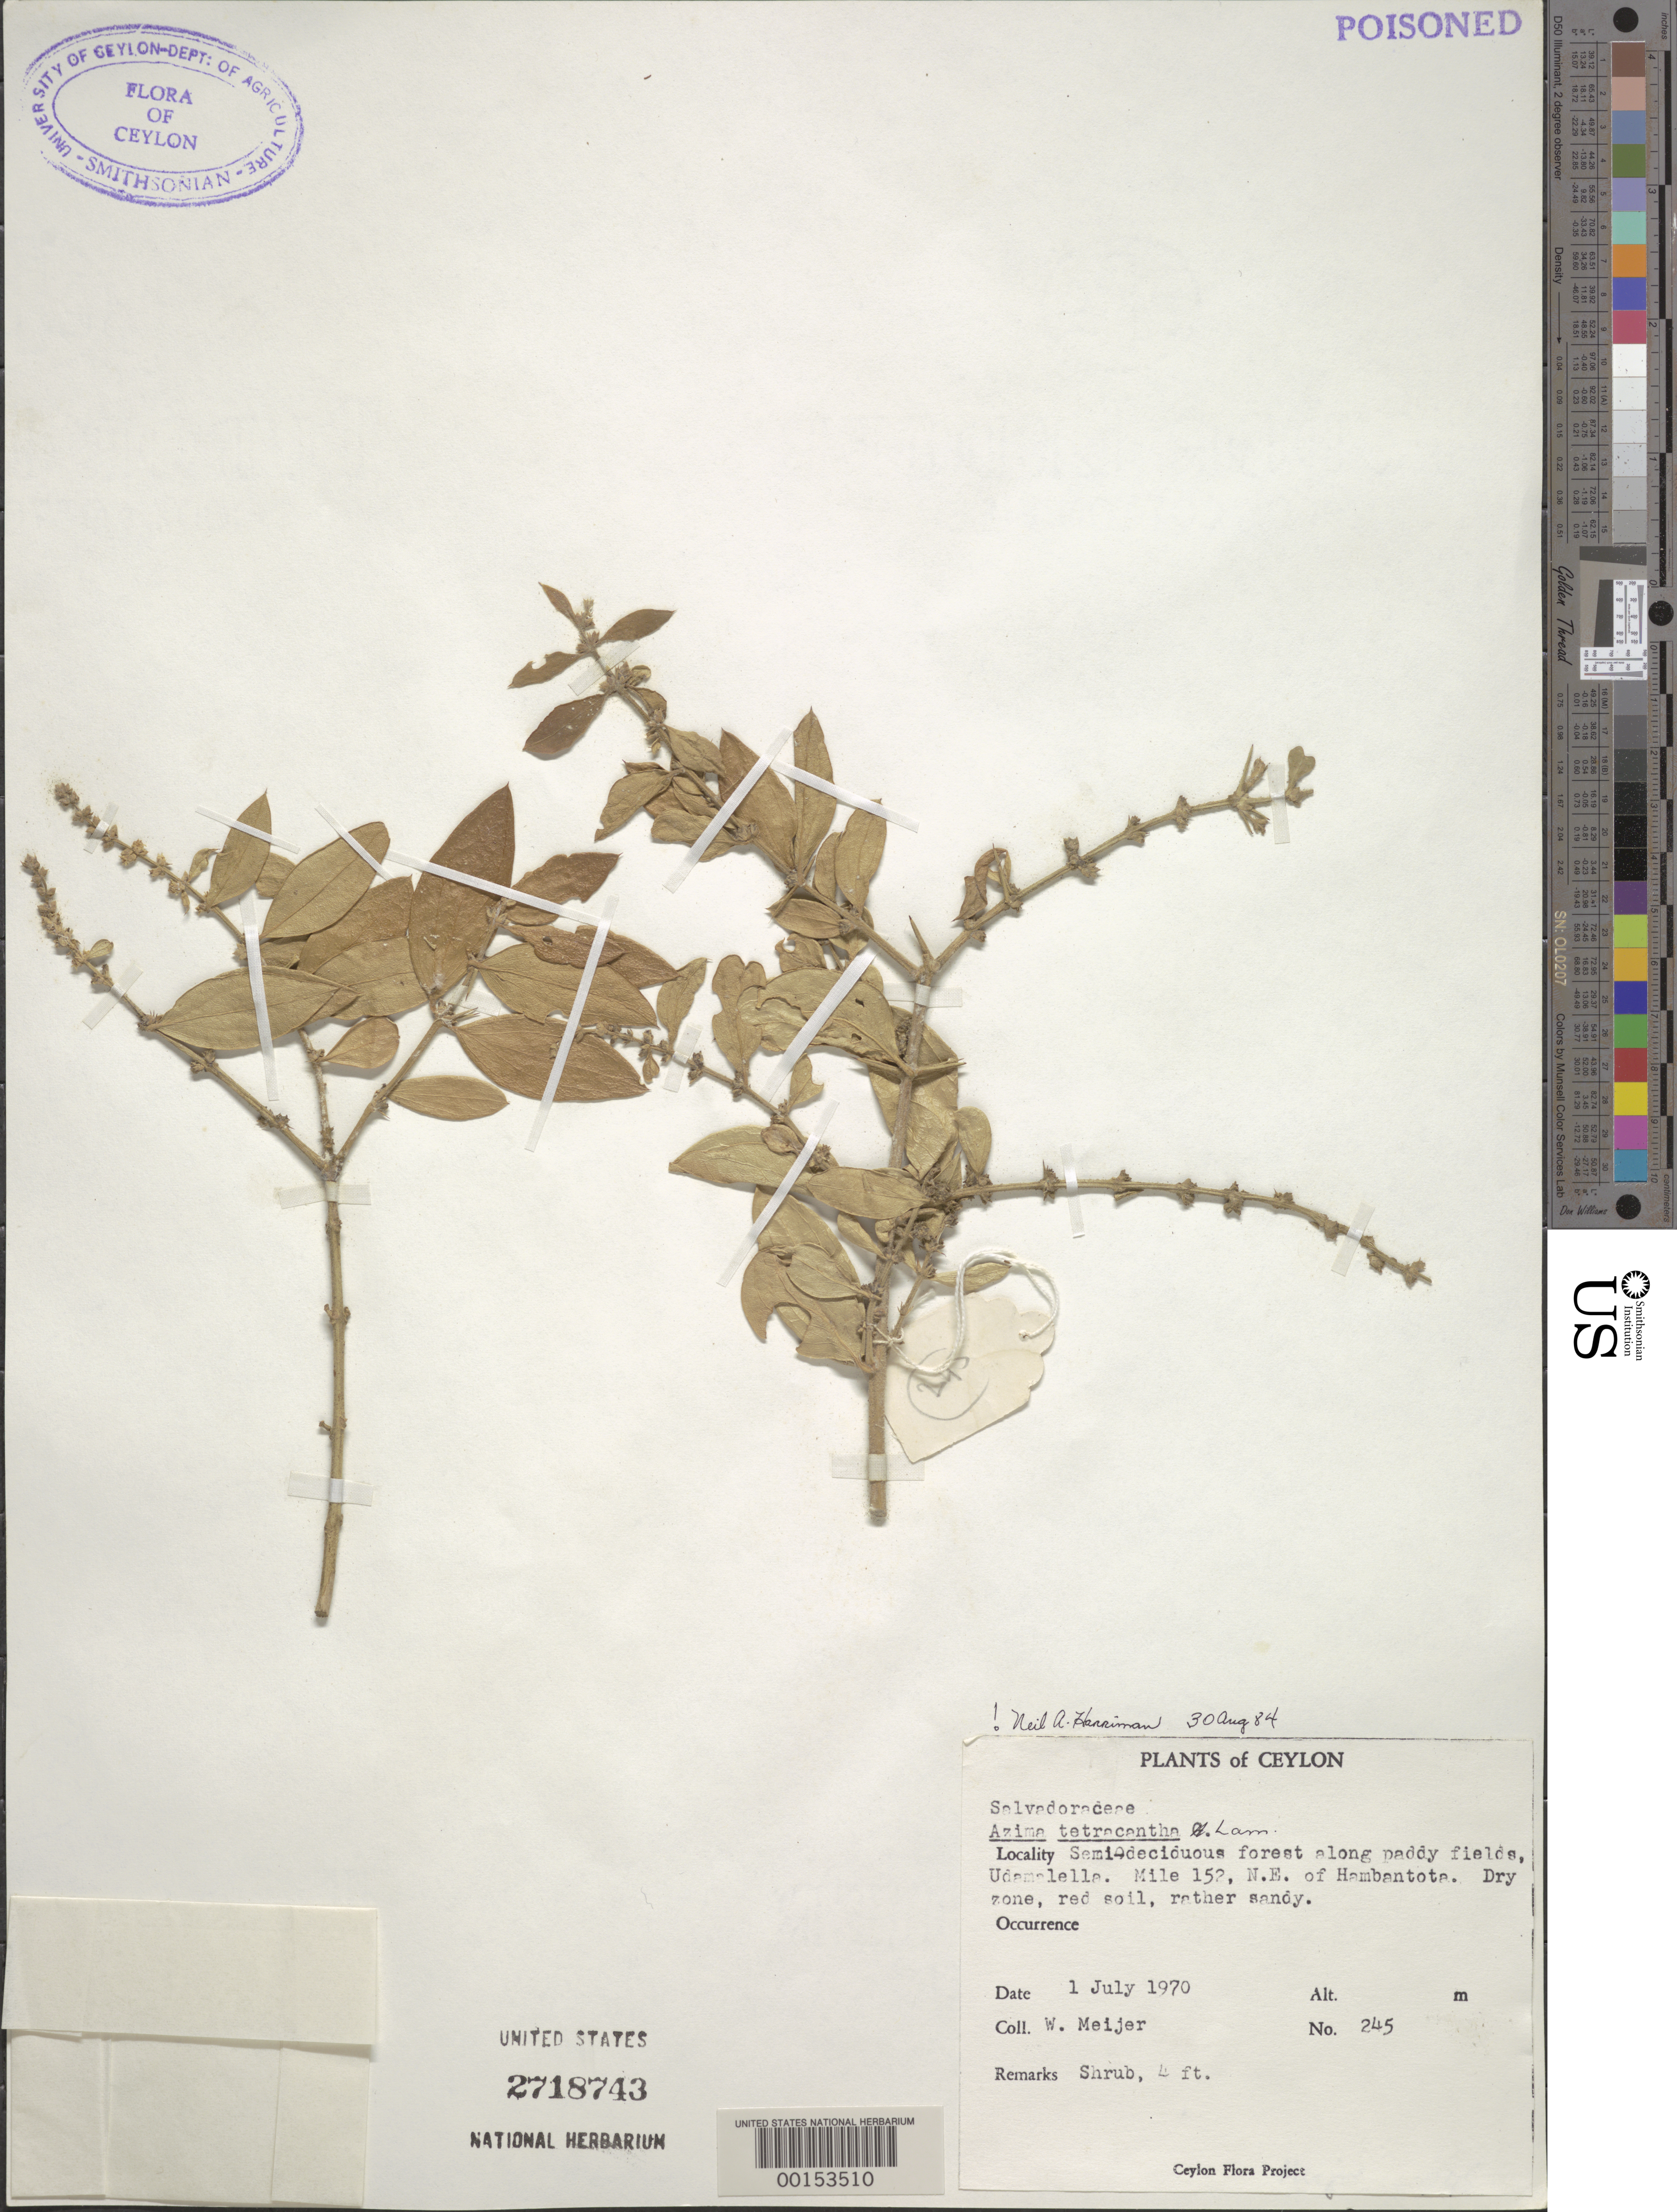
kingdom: Plantae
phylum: Tracheophyta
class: Magnoliopsida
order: Brassicales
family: Salvadoraceae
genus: Azima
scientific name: Azima tetracantha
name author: Lam.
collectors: W. Meijer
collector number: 245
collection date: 1970-07-01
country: Sri Lanka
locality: Ceylon. Semi-deciouous forest along paddy fields, Udamalelle. Mile 152, N.E. of Hambantota.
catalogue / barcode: US 2718743